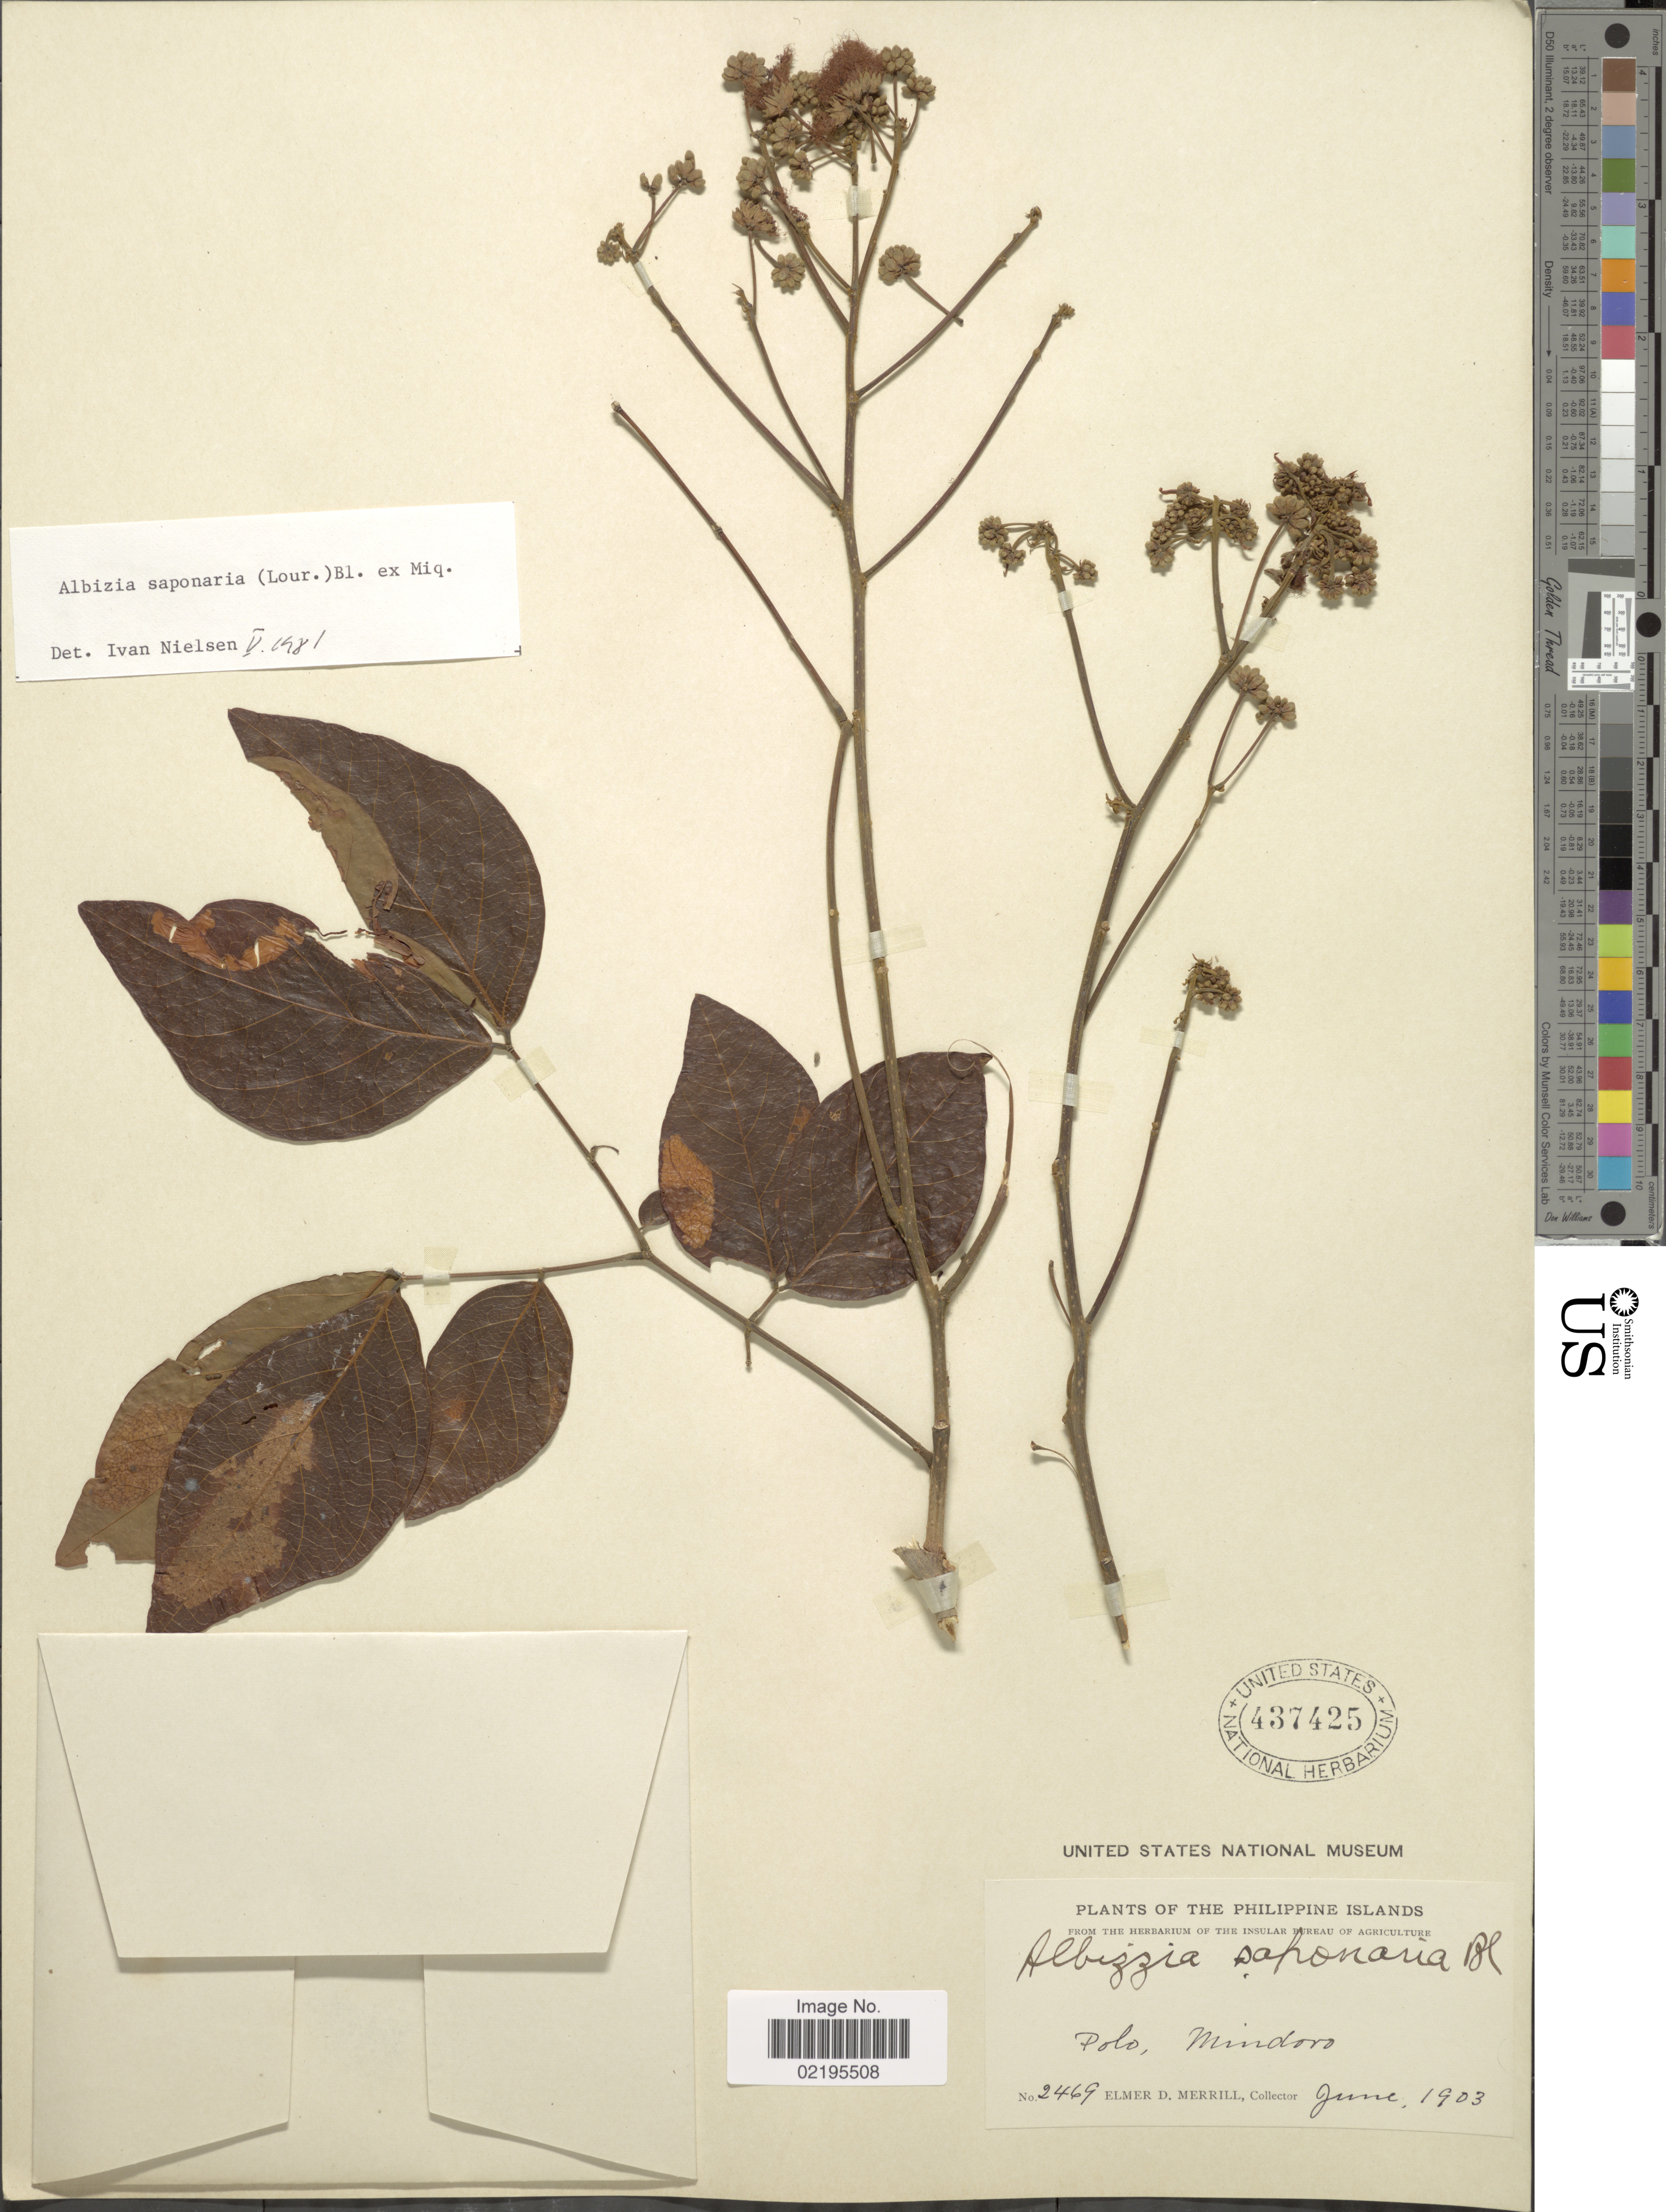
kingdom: Plantae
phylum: Tracheophyta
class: Magnoliopsida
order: Fabales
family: Fabaceae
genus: Albizia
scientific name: Albizia saponaria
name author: (Lour.) Blume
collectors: E. D. Merrill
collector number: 2469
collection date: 1903-06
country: Philippines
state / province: Mimaropa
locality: Polo, Mindoro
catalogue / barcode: US 437425